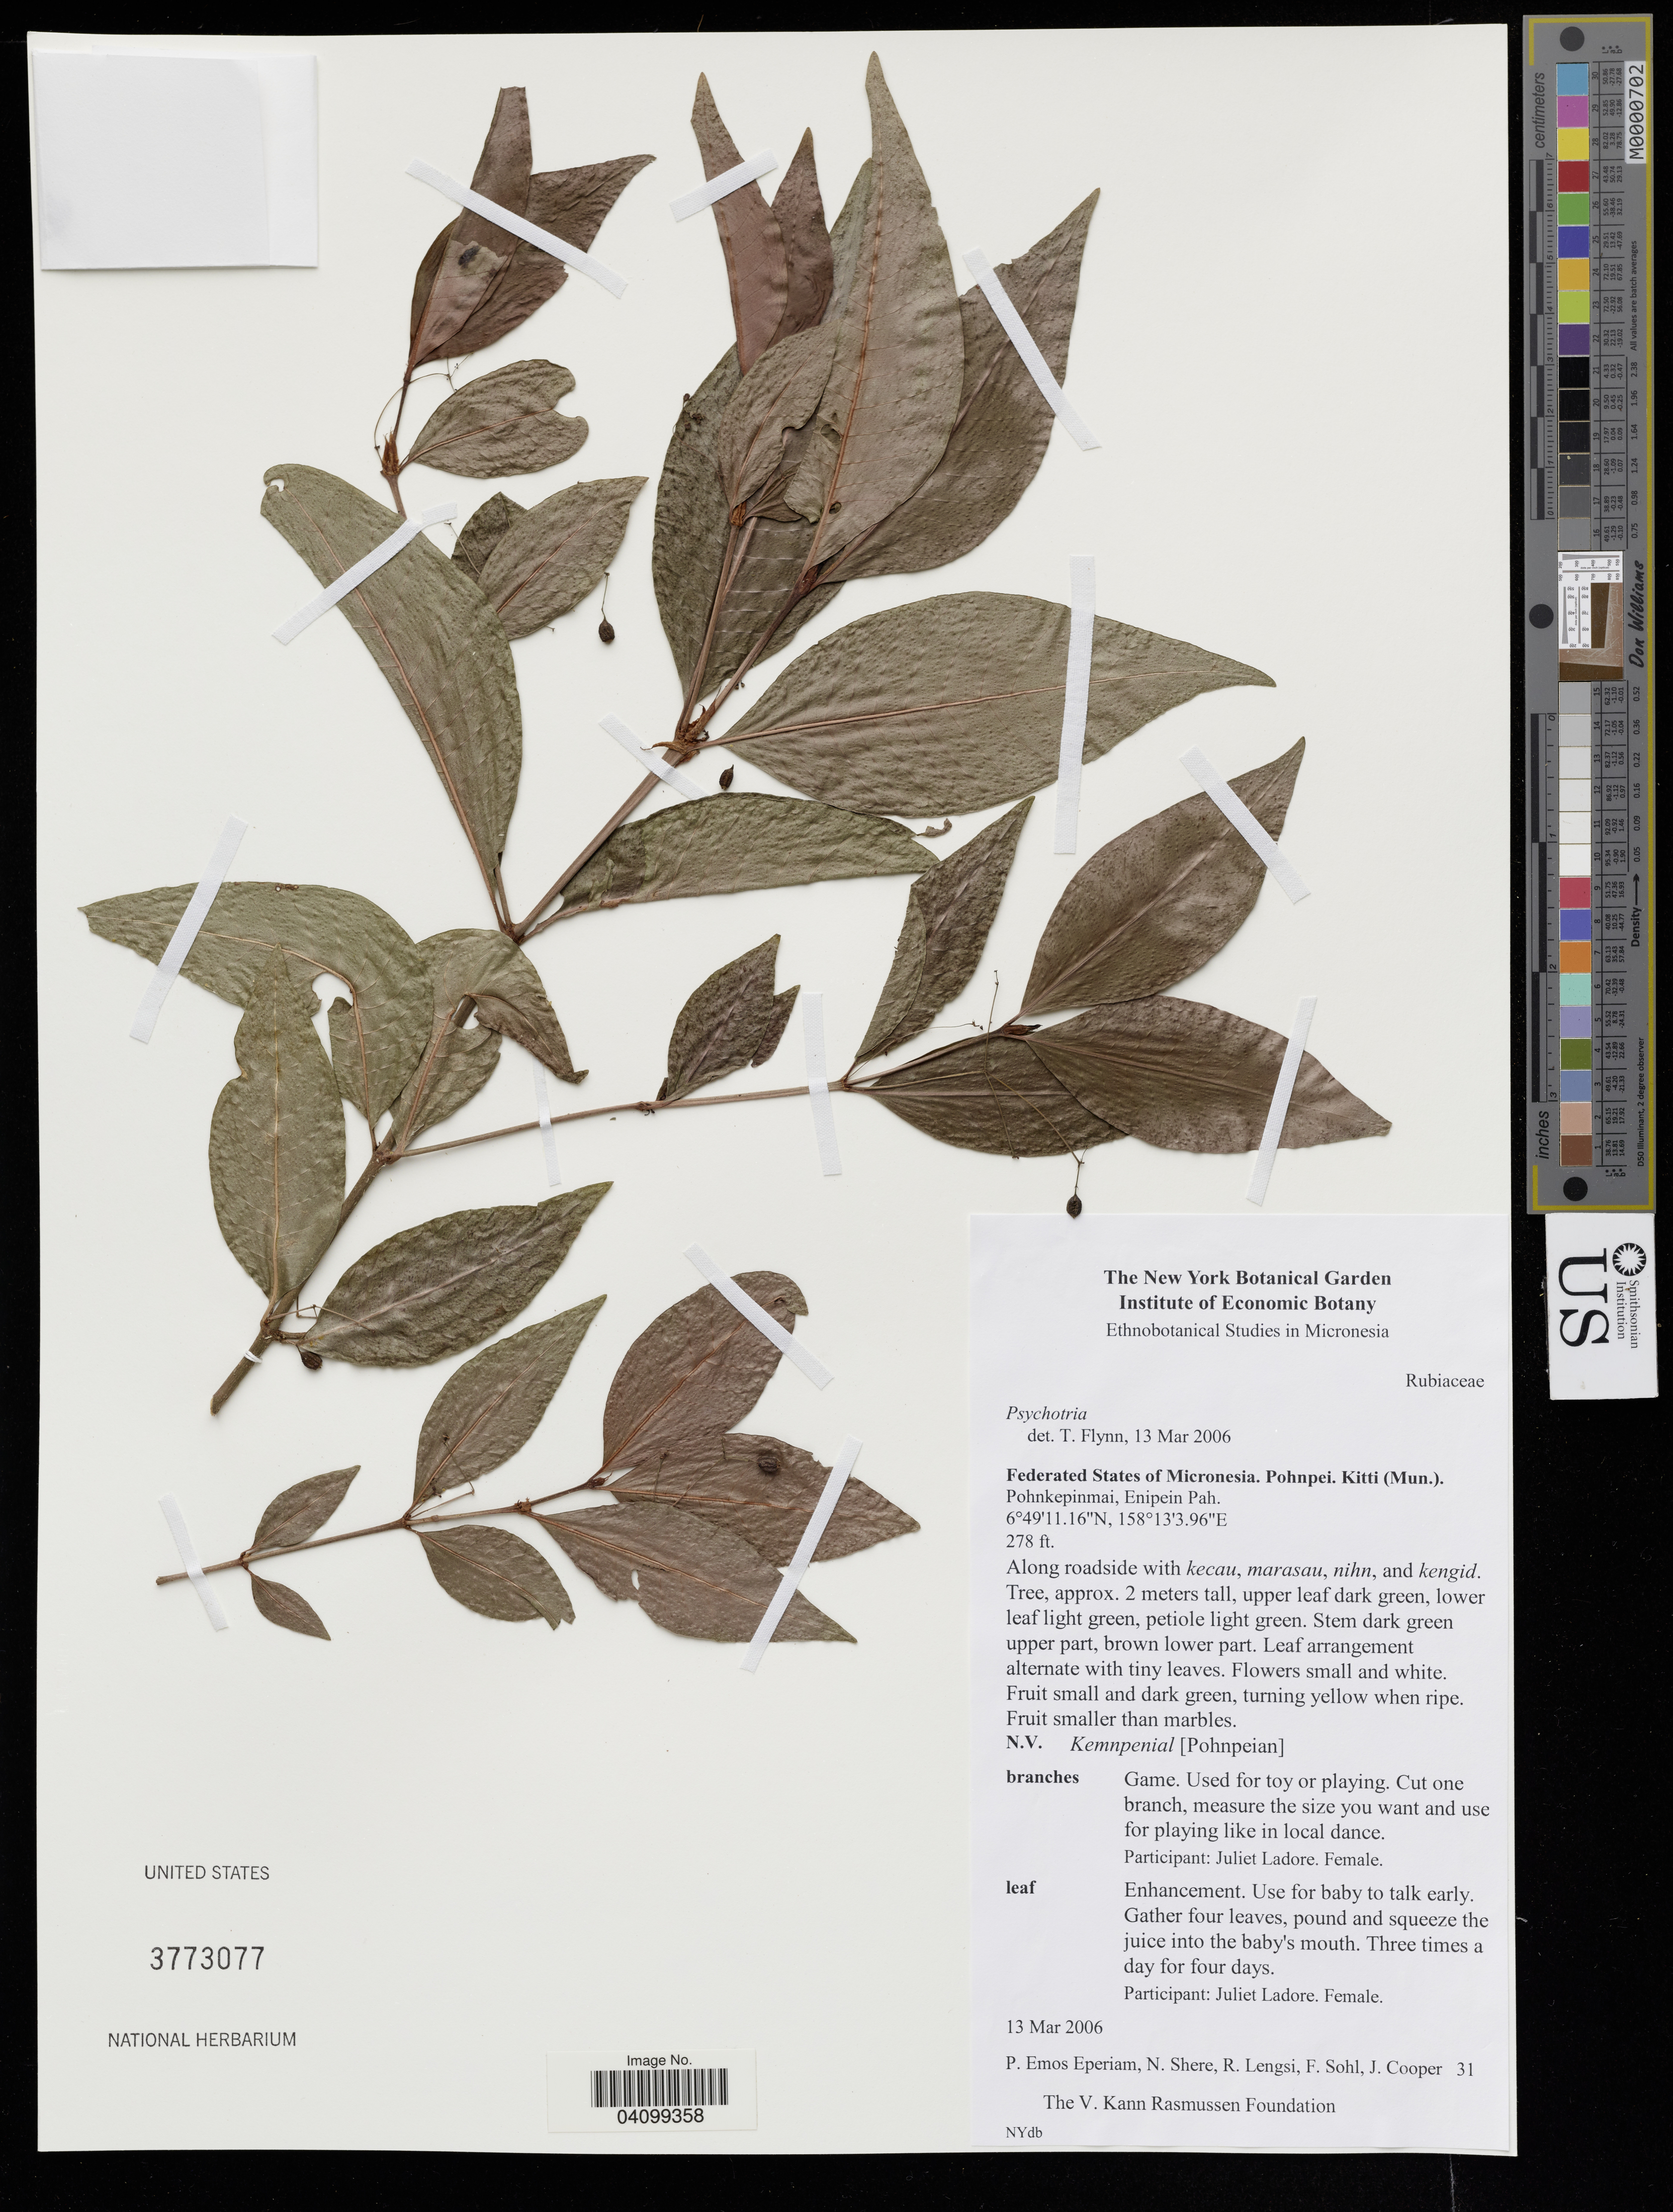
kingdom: Plantae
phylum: Tracheophyta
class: Magnoliopsida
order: Gentianales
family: Rubiaceae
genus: Psychotria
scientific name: Psychotria sp.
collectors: P. Eperiam, N. Shere, R. Lengsi & F. Sohl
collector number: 31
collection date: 2006-03-13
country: Micronesia, Federated States of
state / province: Pohnpei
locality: Pohnkepinmai, Enipein Pah.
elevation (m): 85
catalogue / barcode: US 3773077